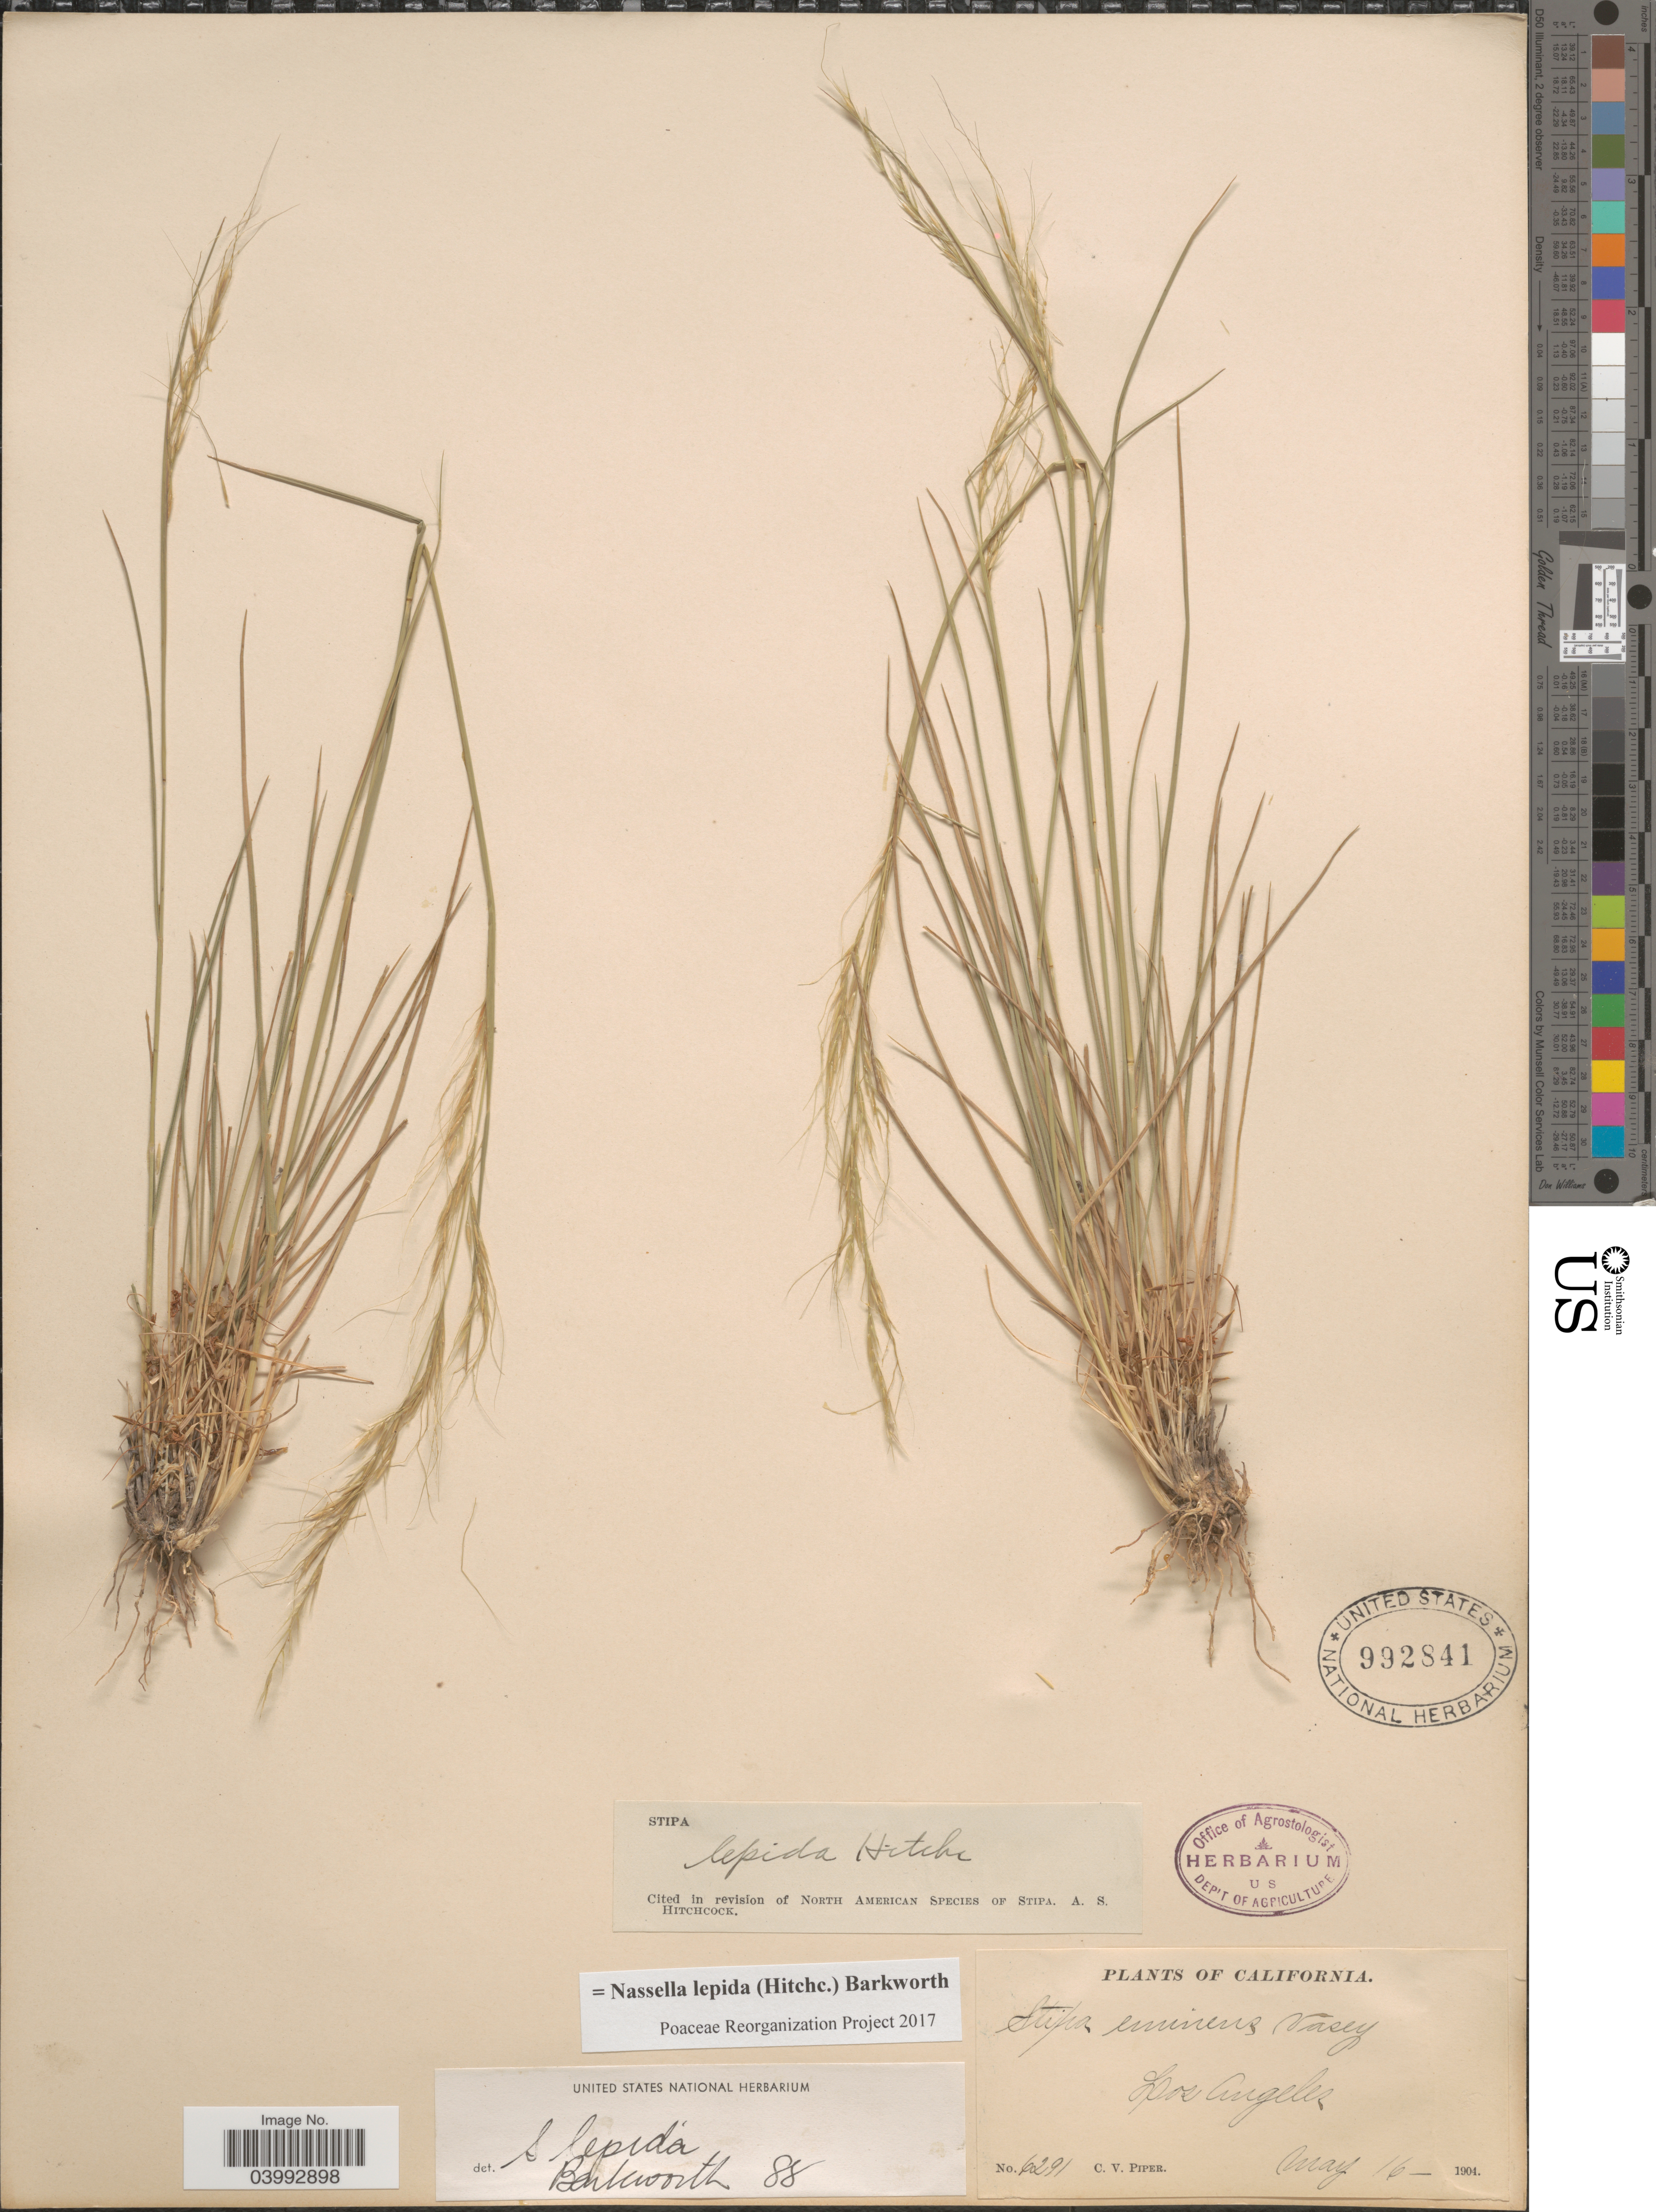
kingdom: Plantae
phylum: Tracheophyta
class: Liliopsida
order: Poales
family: Poaceae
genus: Nassella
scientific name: Nassella lepida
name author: (Hitchc.) Barkworth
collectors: C. V. Piper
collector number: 6291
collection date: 1904-05-16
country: United States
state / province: California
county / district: Los Angeles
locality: Los Angeles.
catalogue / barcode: US 992841